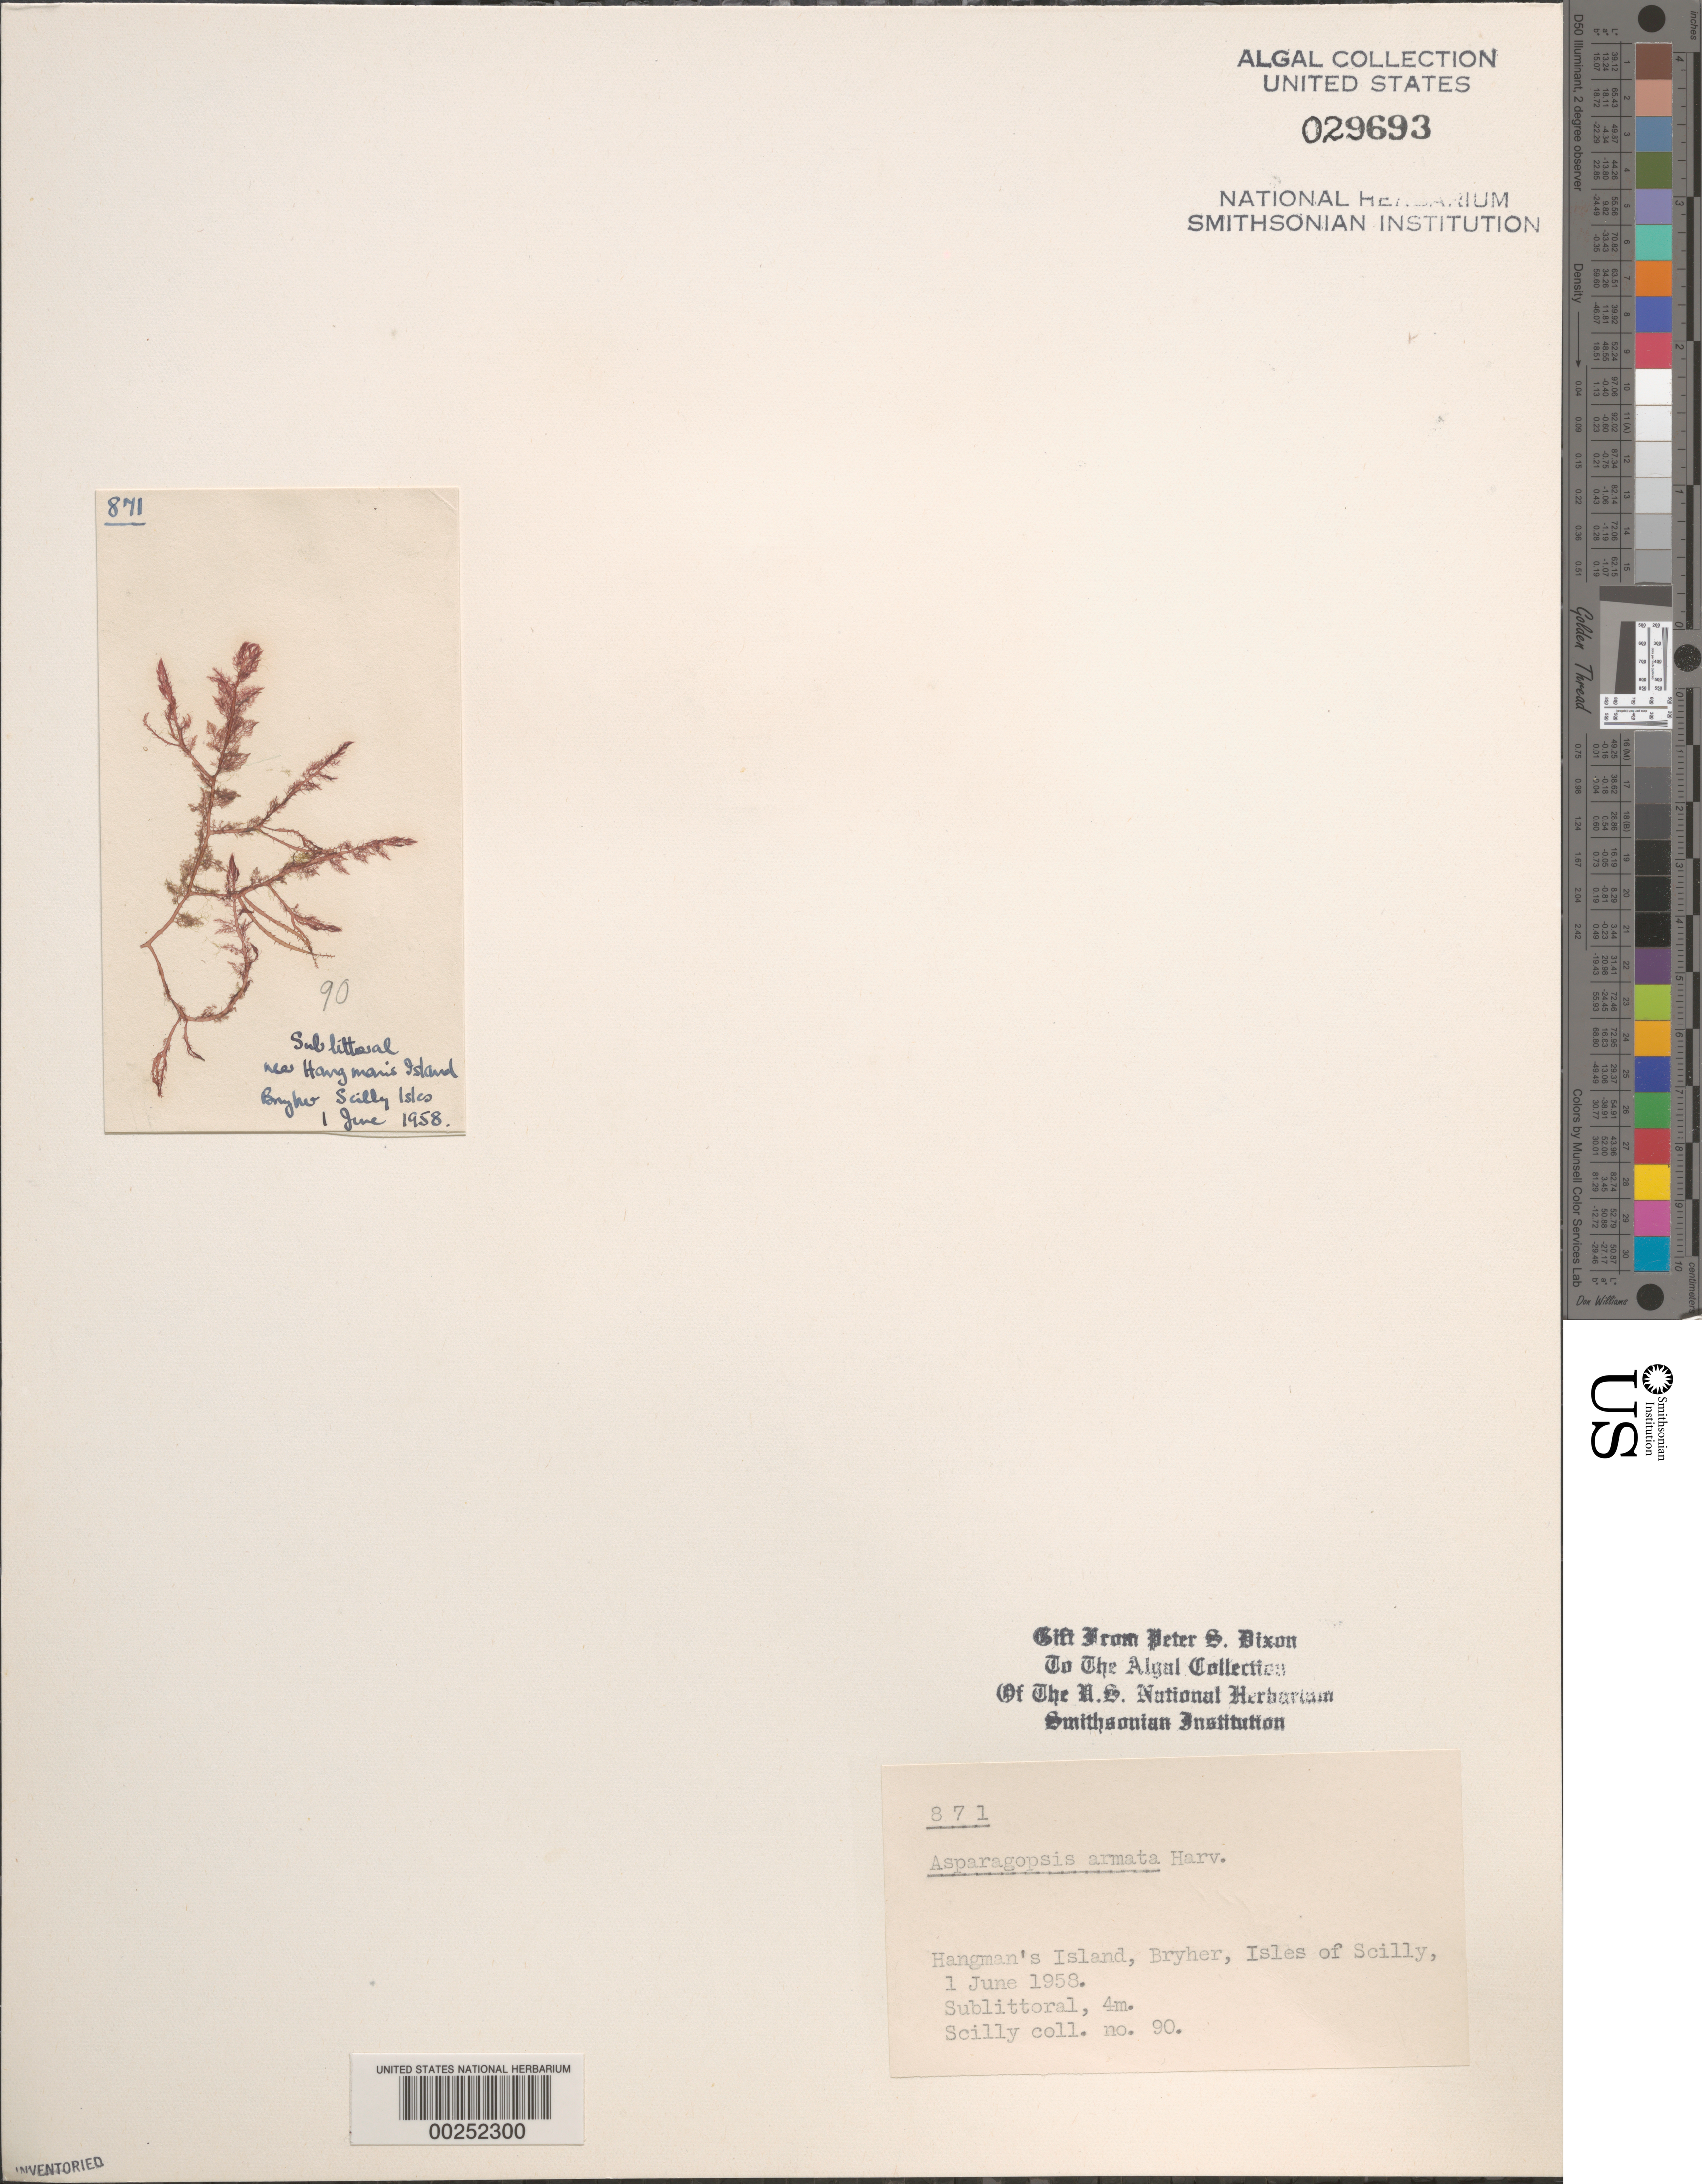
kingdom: Plantae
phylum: Rhodophyta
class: Florideophyceae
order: Bonnemaisoniales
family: Bonnemaisoniaceae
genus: Asparagopsis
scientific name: Asparagopsis armata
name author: Harv.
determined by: Dixon, P. S.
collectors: P. S. Dixon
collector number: PSD 871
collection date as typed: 01 Jun 1958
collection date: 1958-06-01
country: United Kingdom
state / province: England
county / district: Council of the Isles of Scilly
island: Bryher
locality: Hangman's Island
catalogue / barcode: US 29693